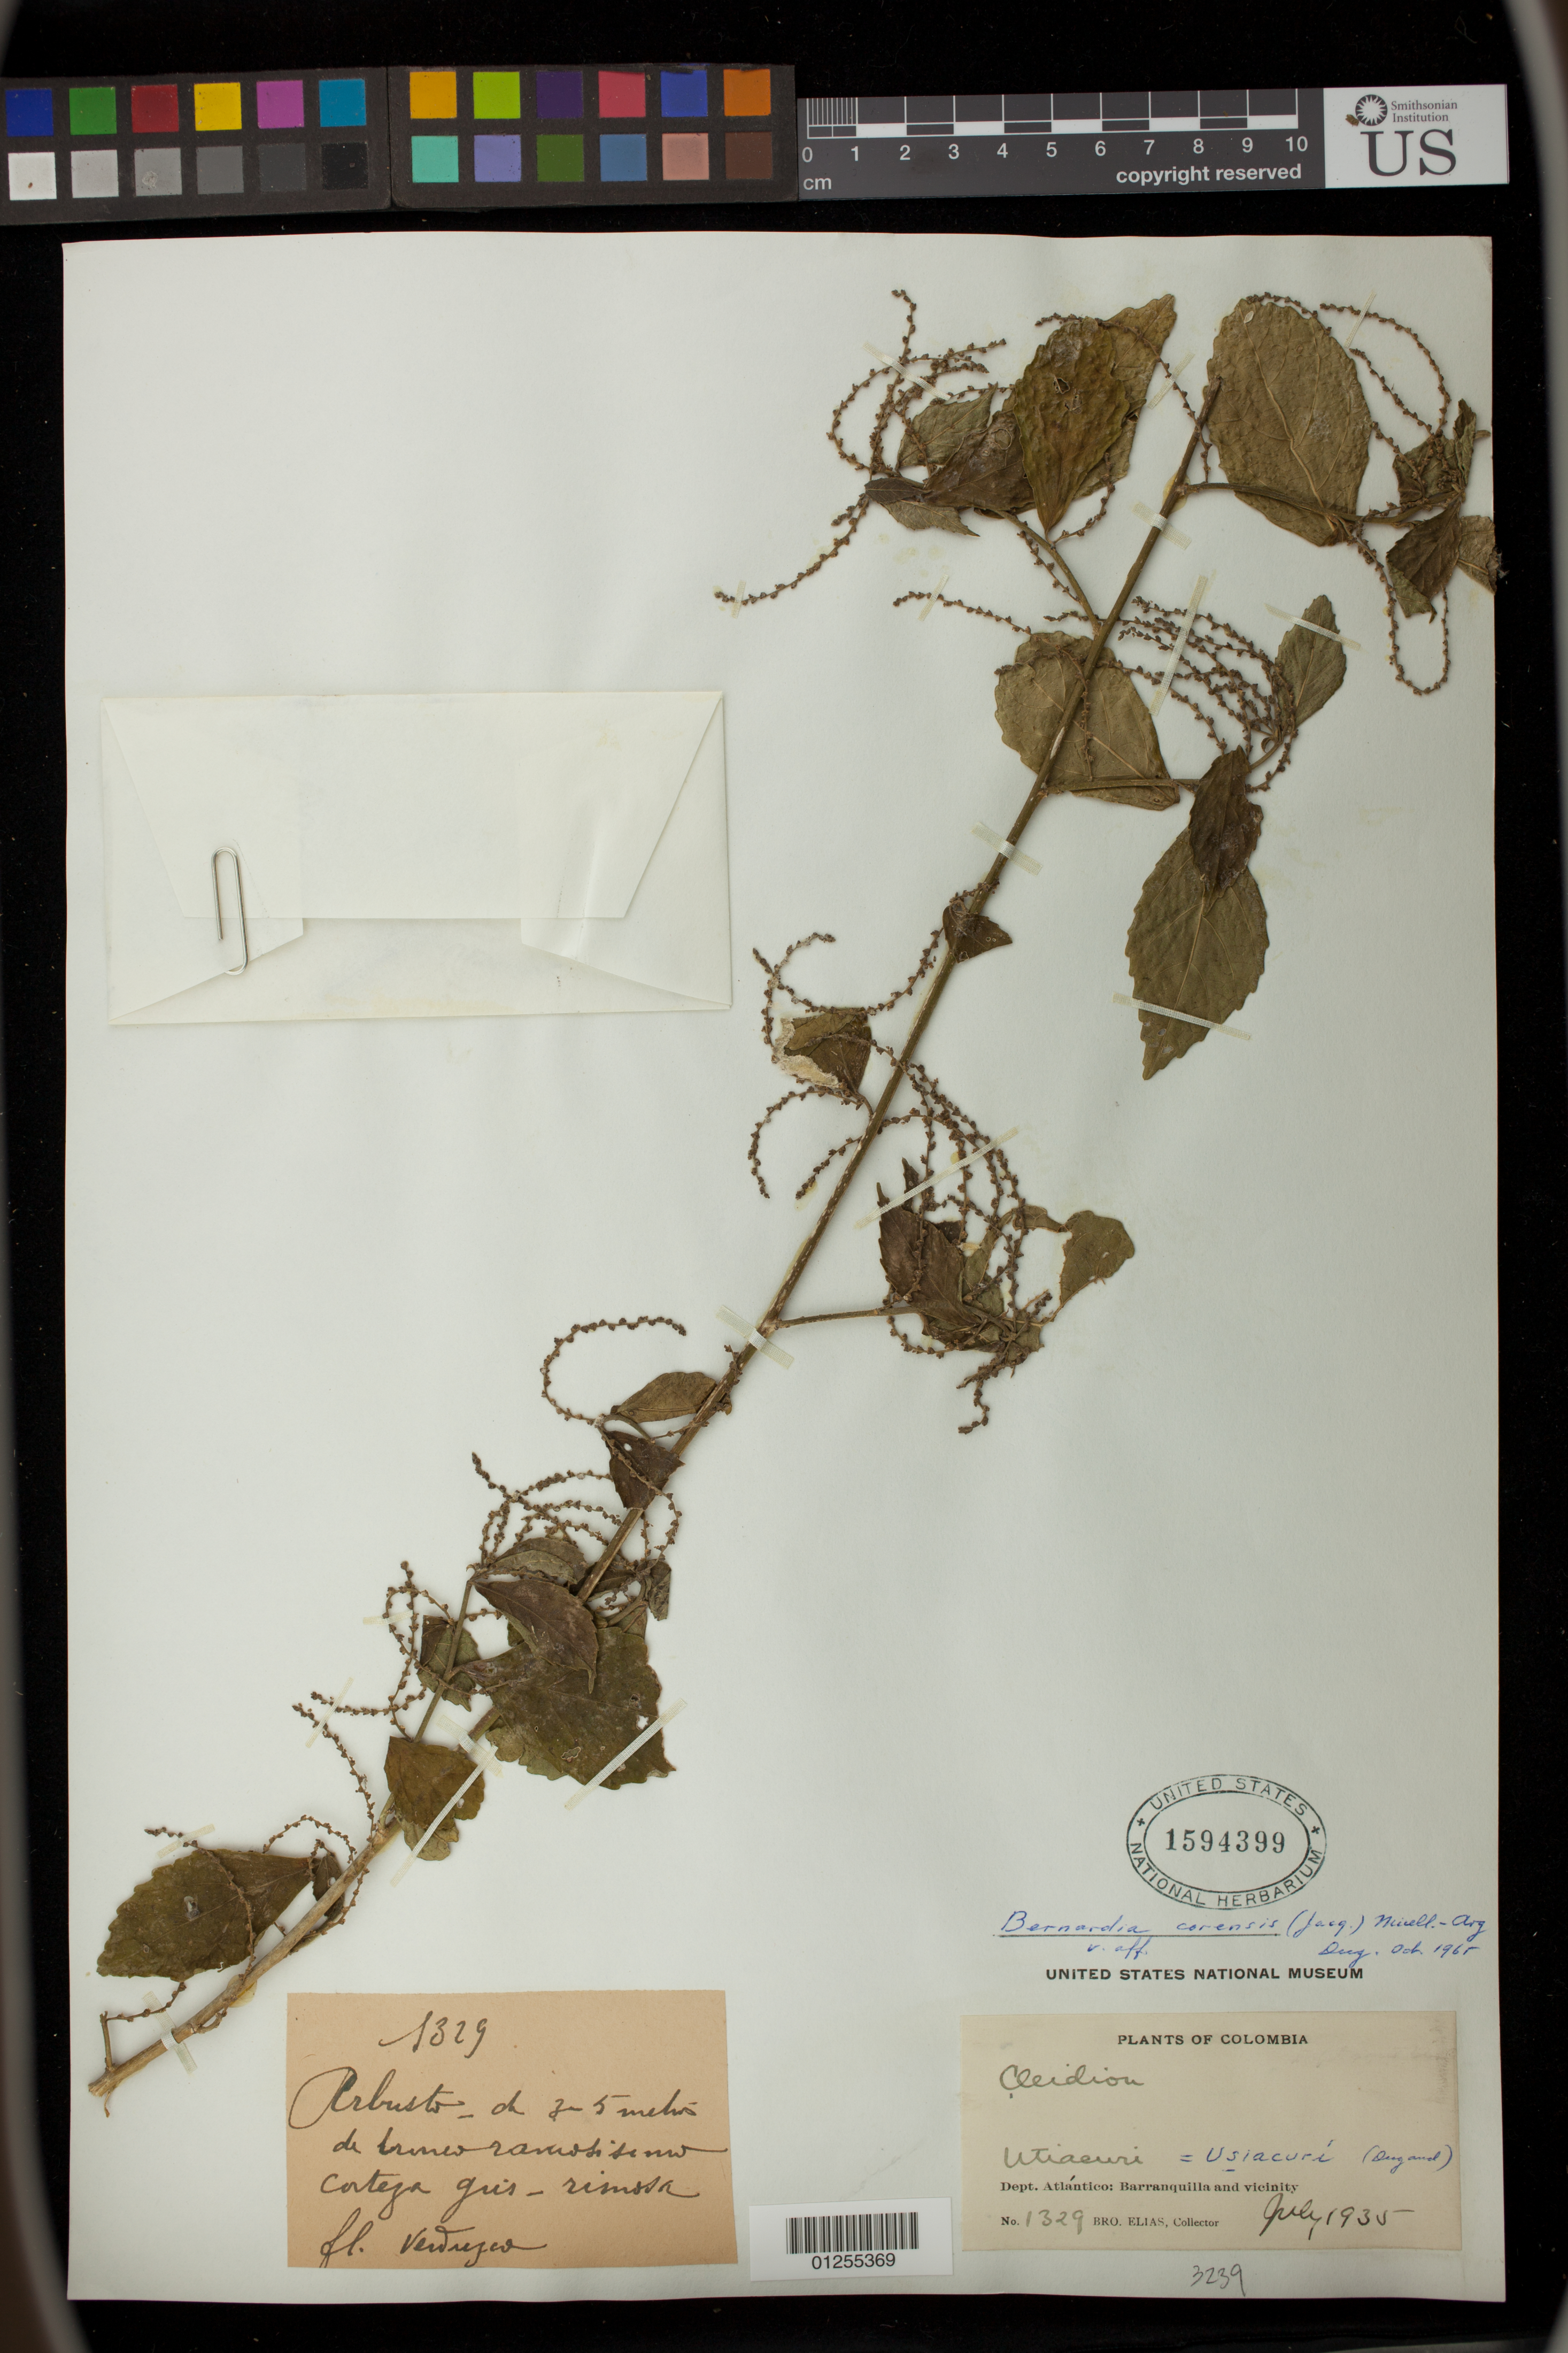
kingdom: Plantae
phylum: Tracheophyta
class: Magnoliopsida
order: Malpighiales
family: Euphorbiaceae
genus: Bernardia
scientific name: Bernardia corensis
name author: (Jacq.) Müll. Arg.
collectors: Bro. Elias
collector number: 1329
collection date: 1935-07-01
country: Colombia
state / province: Atlantico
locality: Barranquilla and vicinity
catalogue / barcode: US 1594399